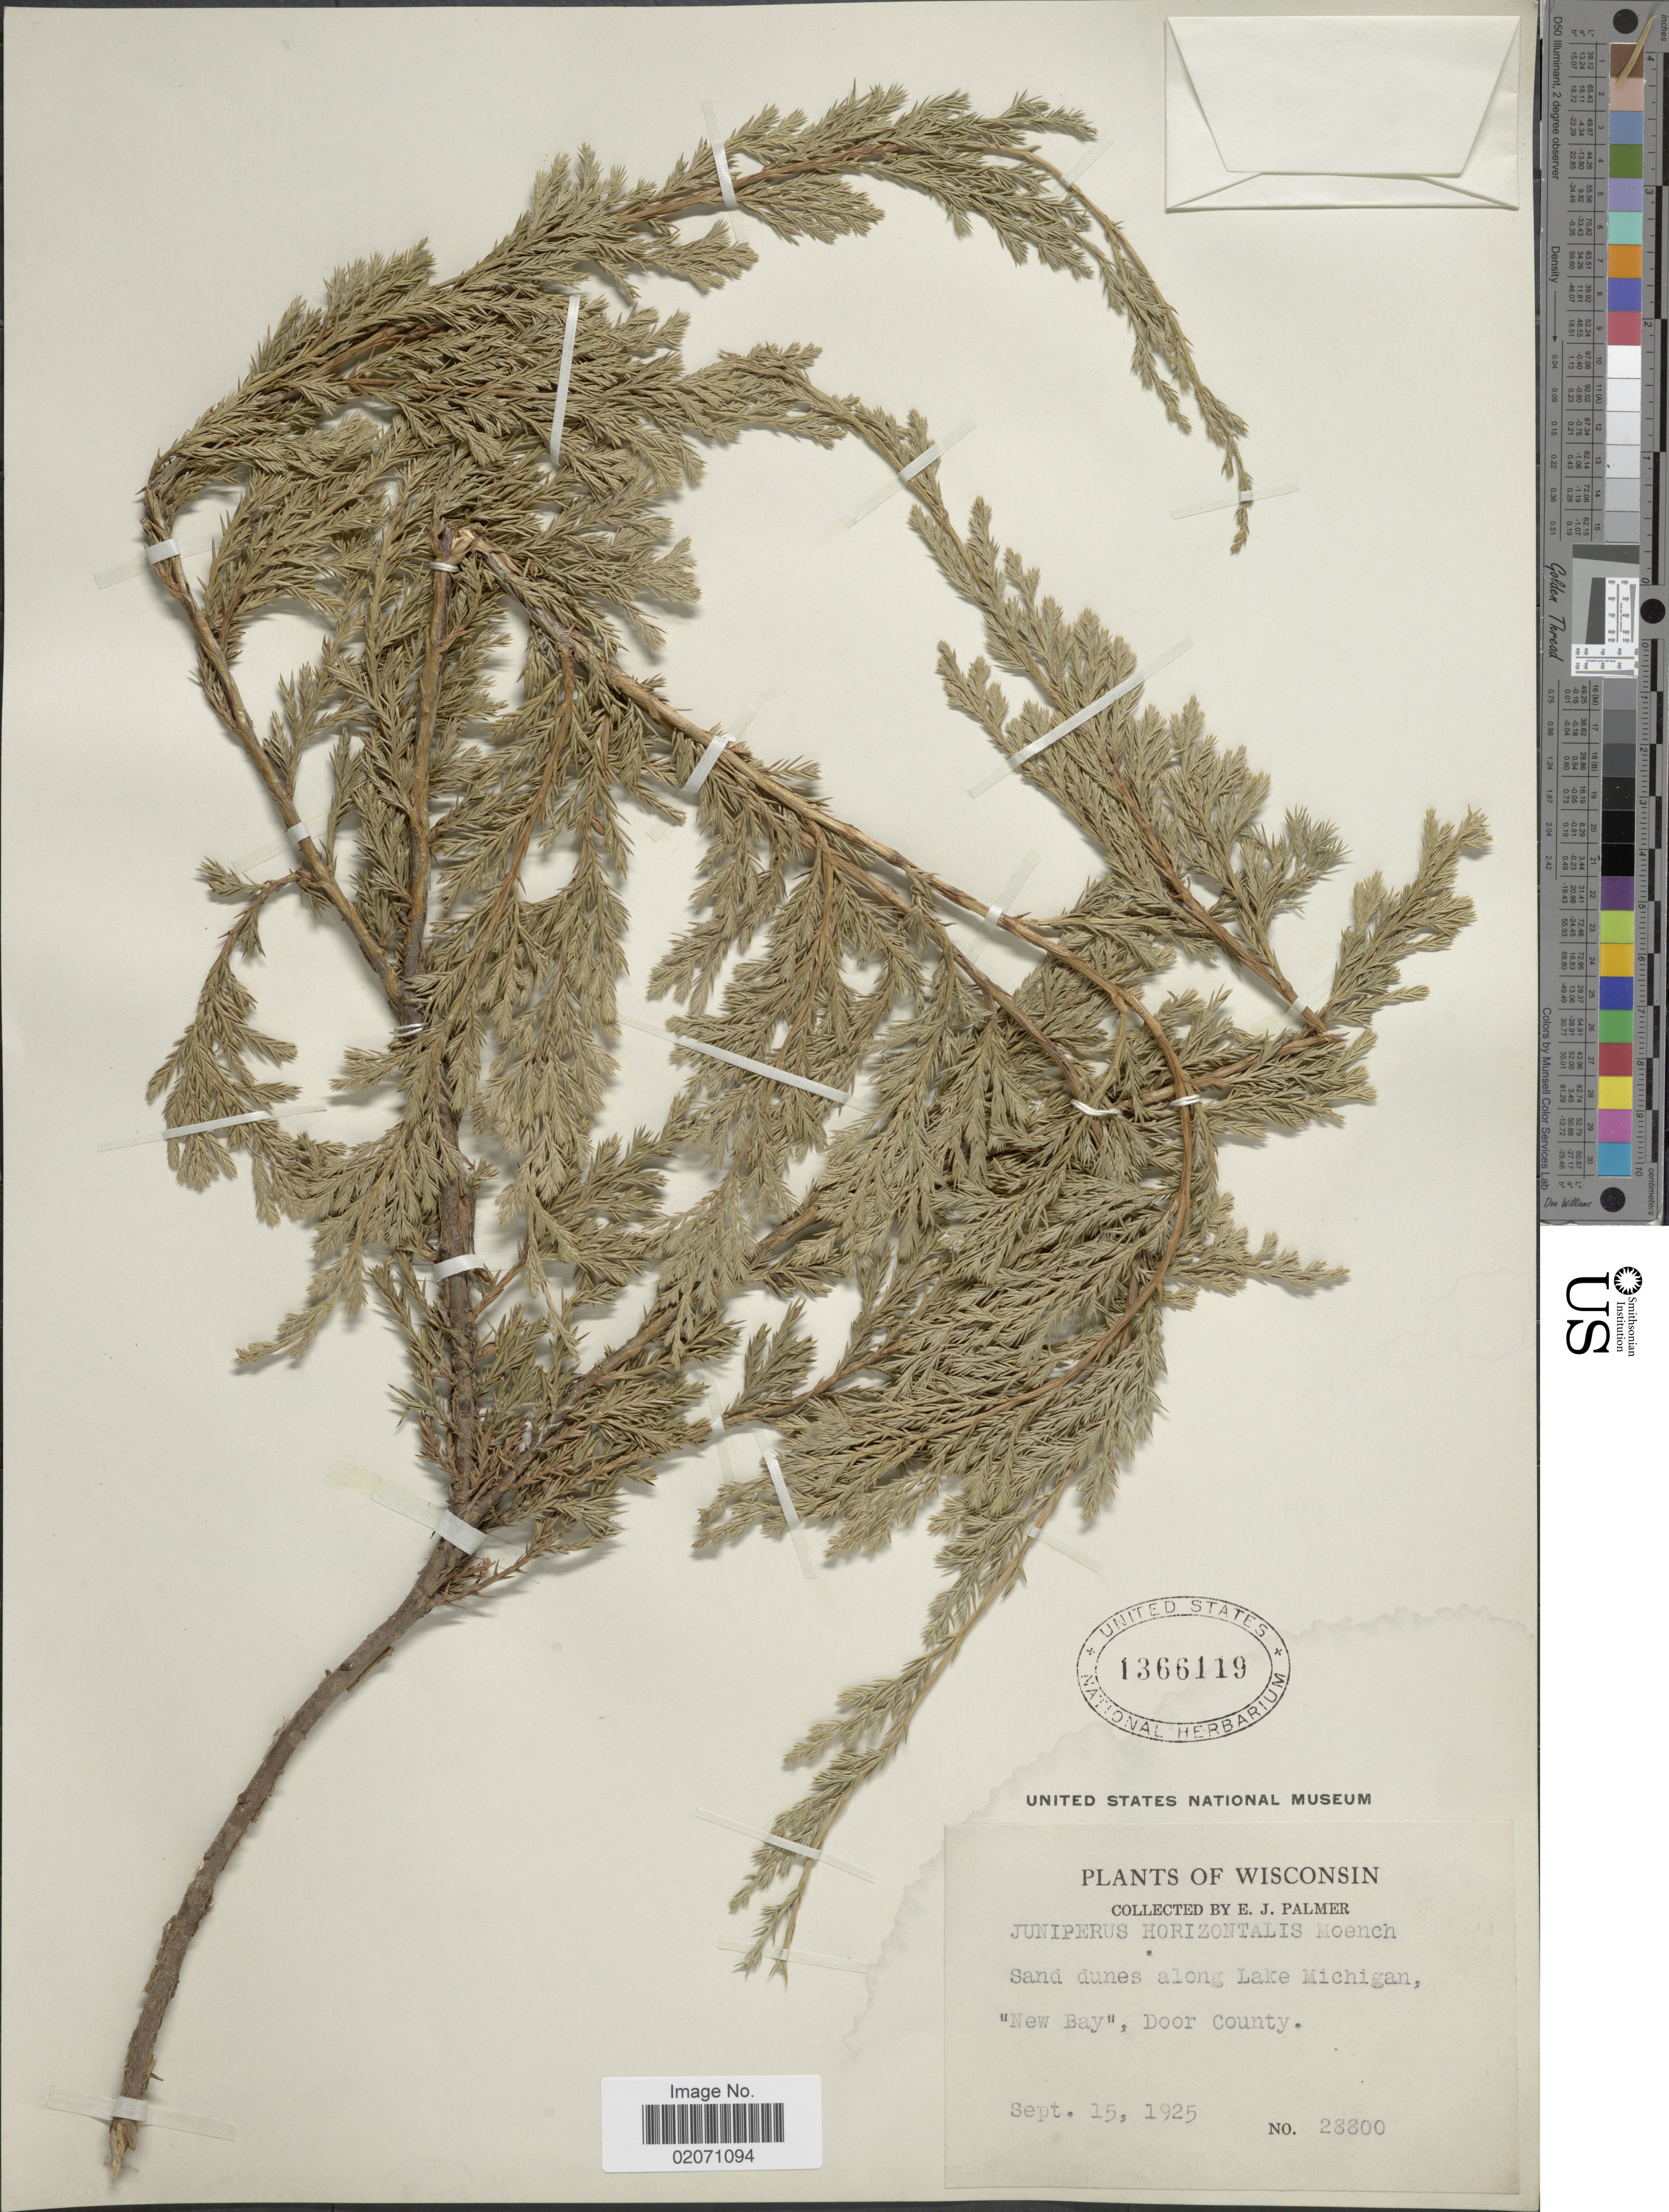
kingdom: Plantae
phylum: Tracheophyta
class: Pinopsida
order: Pinales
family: Cupressaceae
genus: Juniperus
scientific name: Juniperus horizontalis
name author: Moench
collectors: E. J. Palmer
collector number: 28800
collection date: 1925-09-15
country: United States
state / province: Wisconsin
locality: Sand dunes along Lake Michigan, "New Bay", Door County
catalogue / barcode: US 1366119